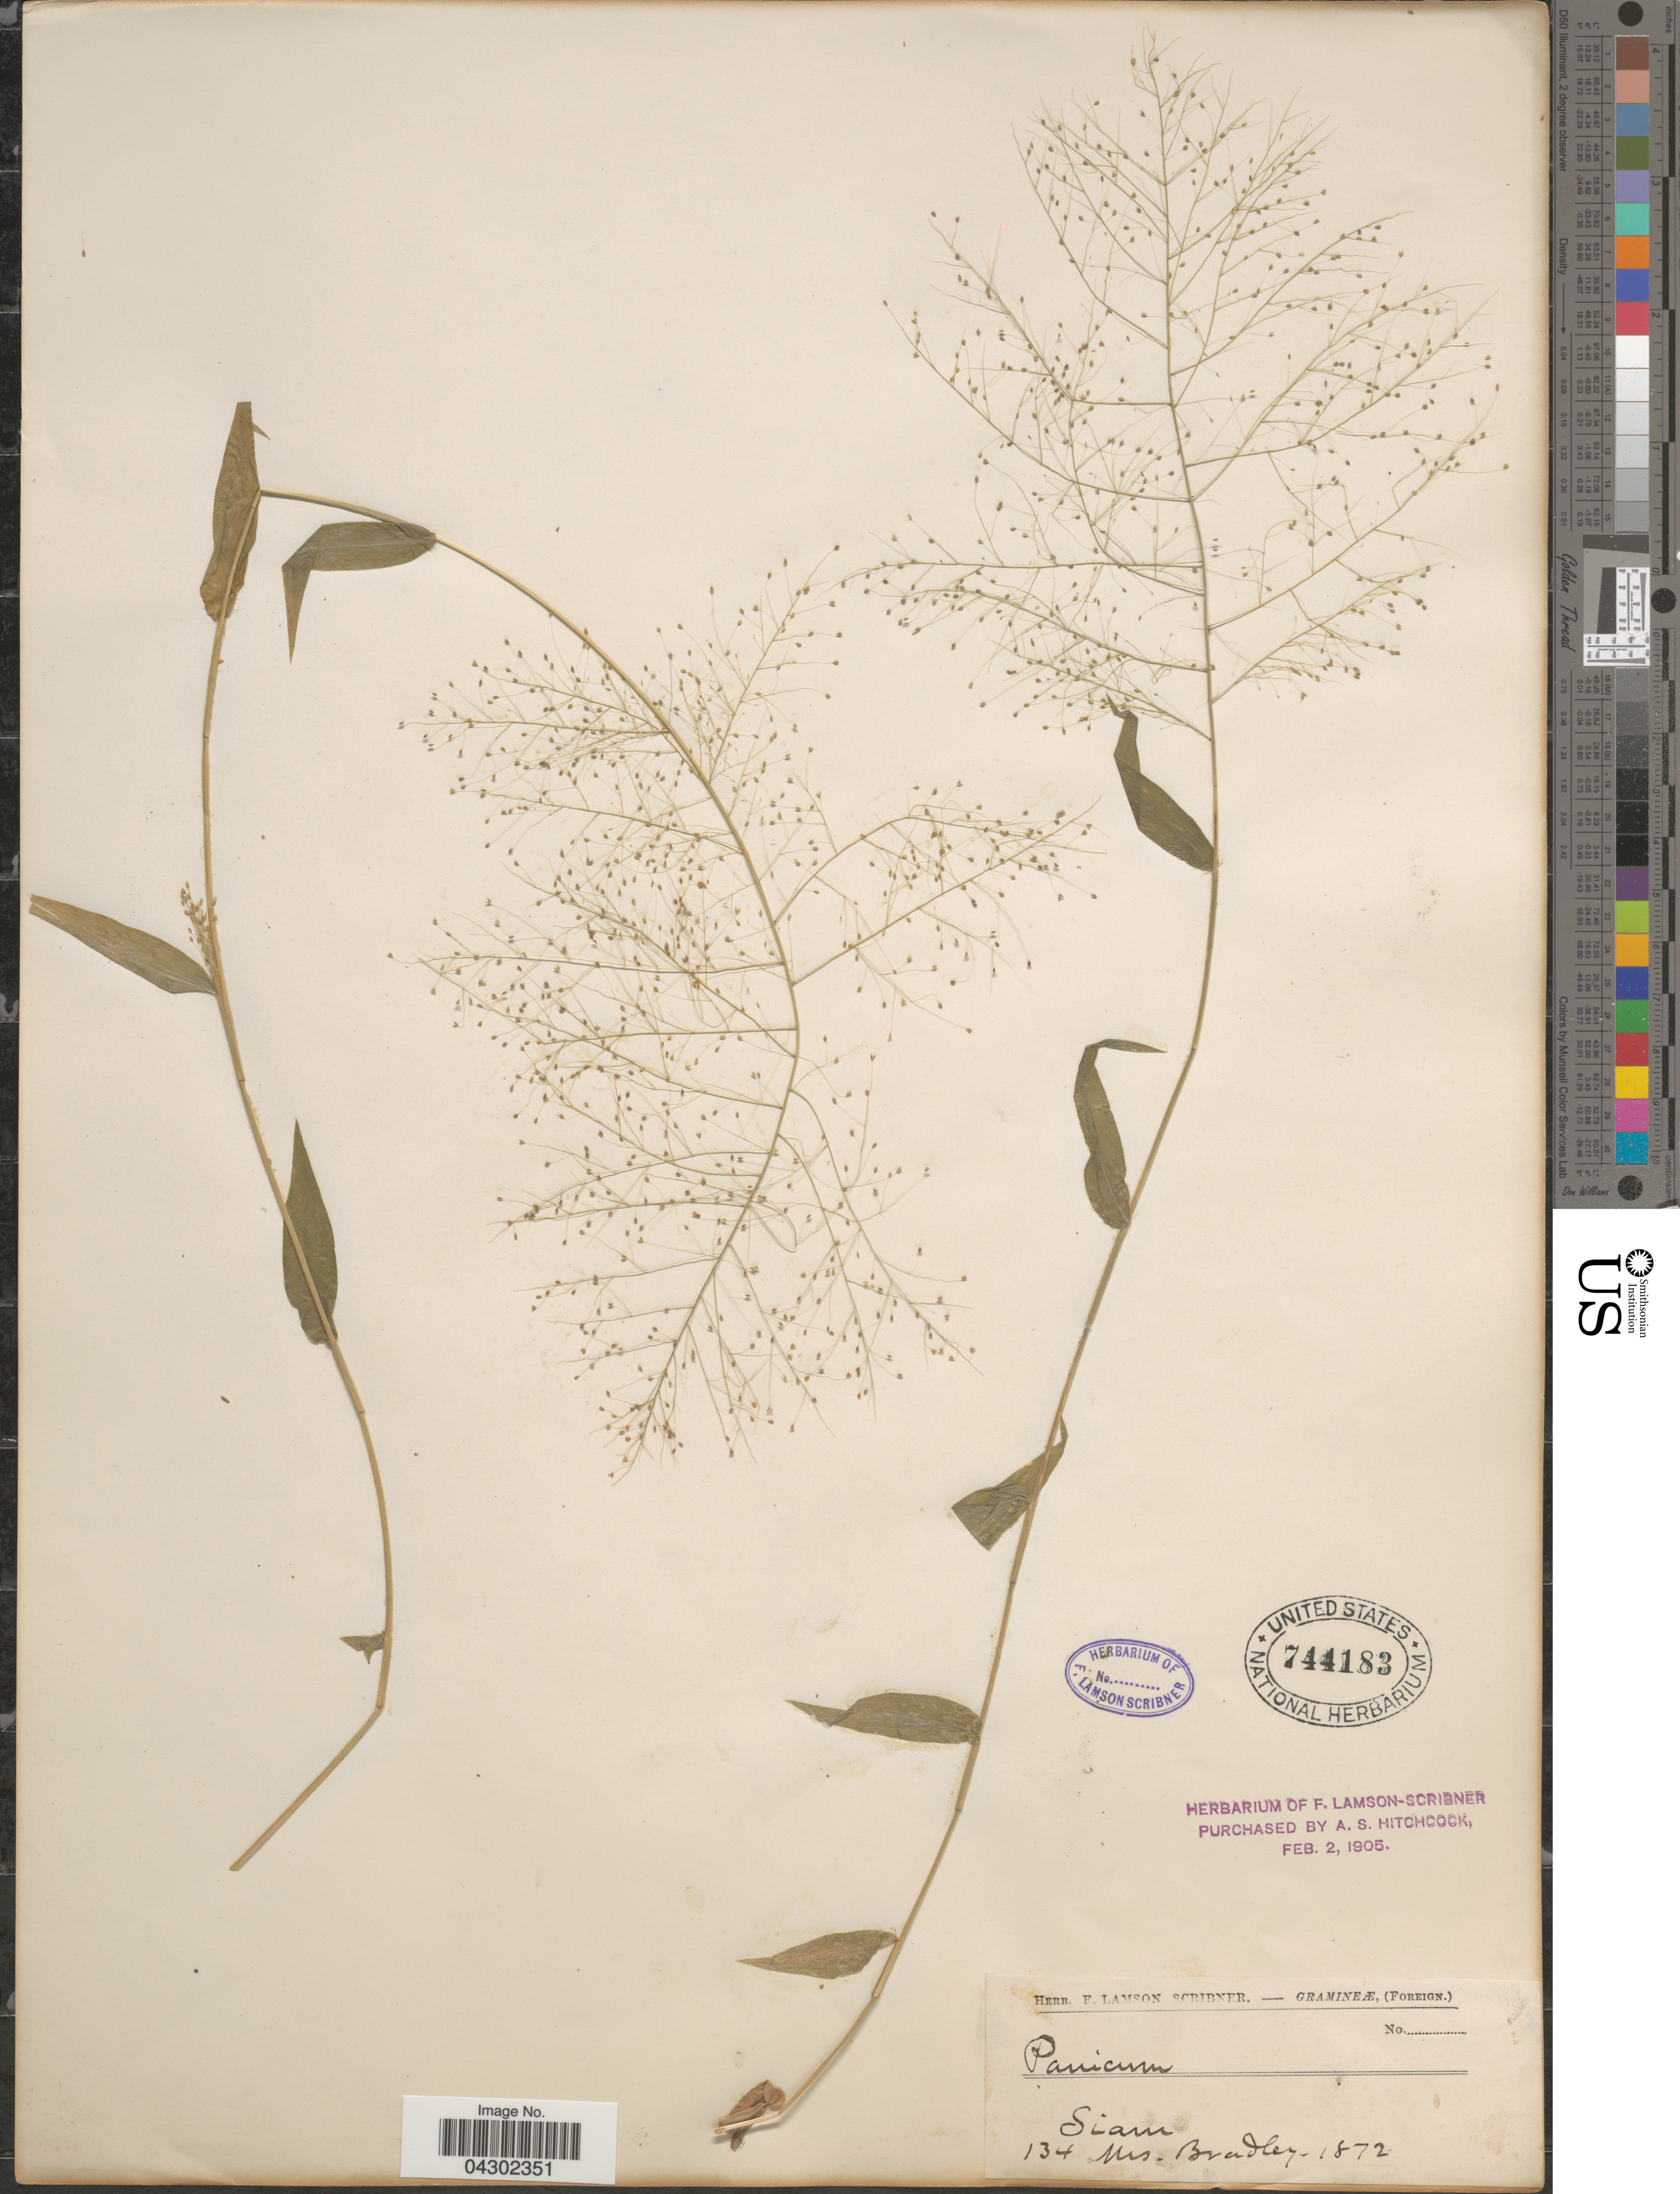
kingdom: Plantae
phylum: Tracheophyta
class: Liliopsida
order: Poales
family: Poaceae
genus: Panicum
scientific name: Panicum trichoides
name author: Sw.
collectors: Bradley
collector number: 134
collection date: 1872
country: Thailand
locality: Siam.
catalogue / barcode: US 744183